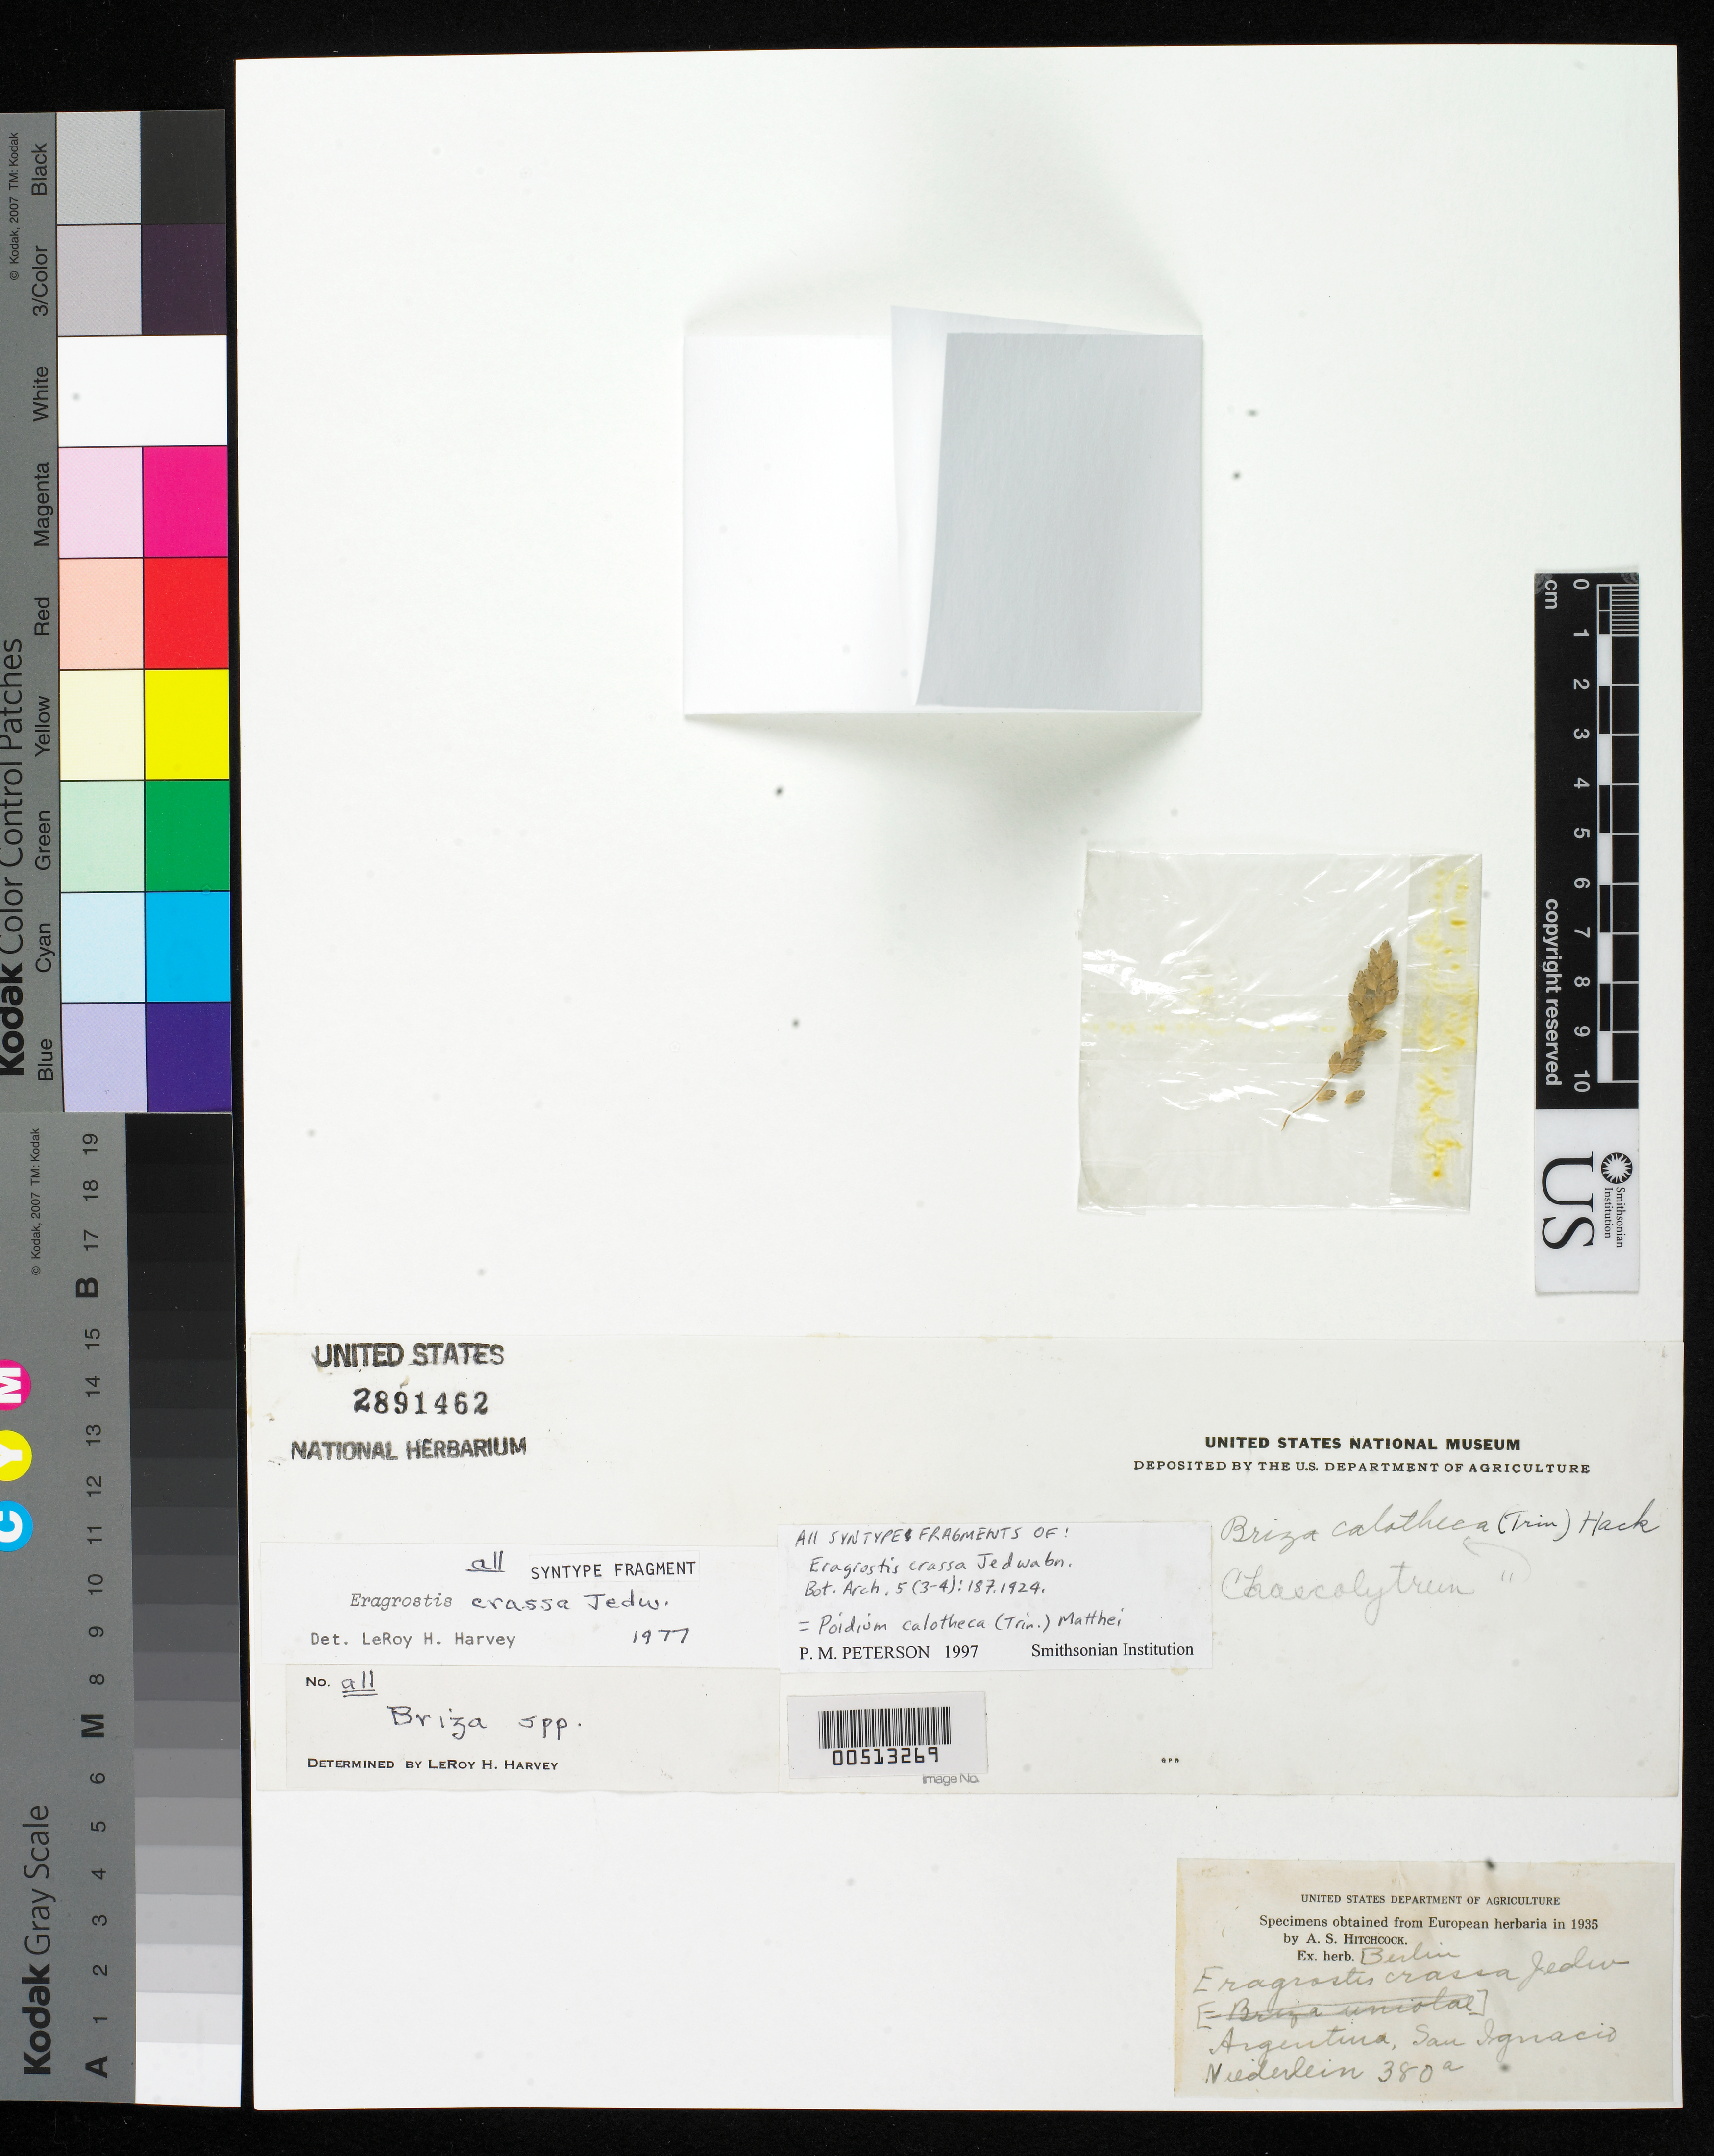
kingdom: Plantae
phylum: Tracheophyta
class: Liliopsida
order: Poales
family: Poaceae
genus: Eragrostis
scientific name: Eragrostis crassa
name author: Jedwabn.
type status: Type Fragment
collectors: G. Niederlein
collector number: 380a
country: Argentina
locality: San Ignacio.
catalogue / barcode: US 2891462